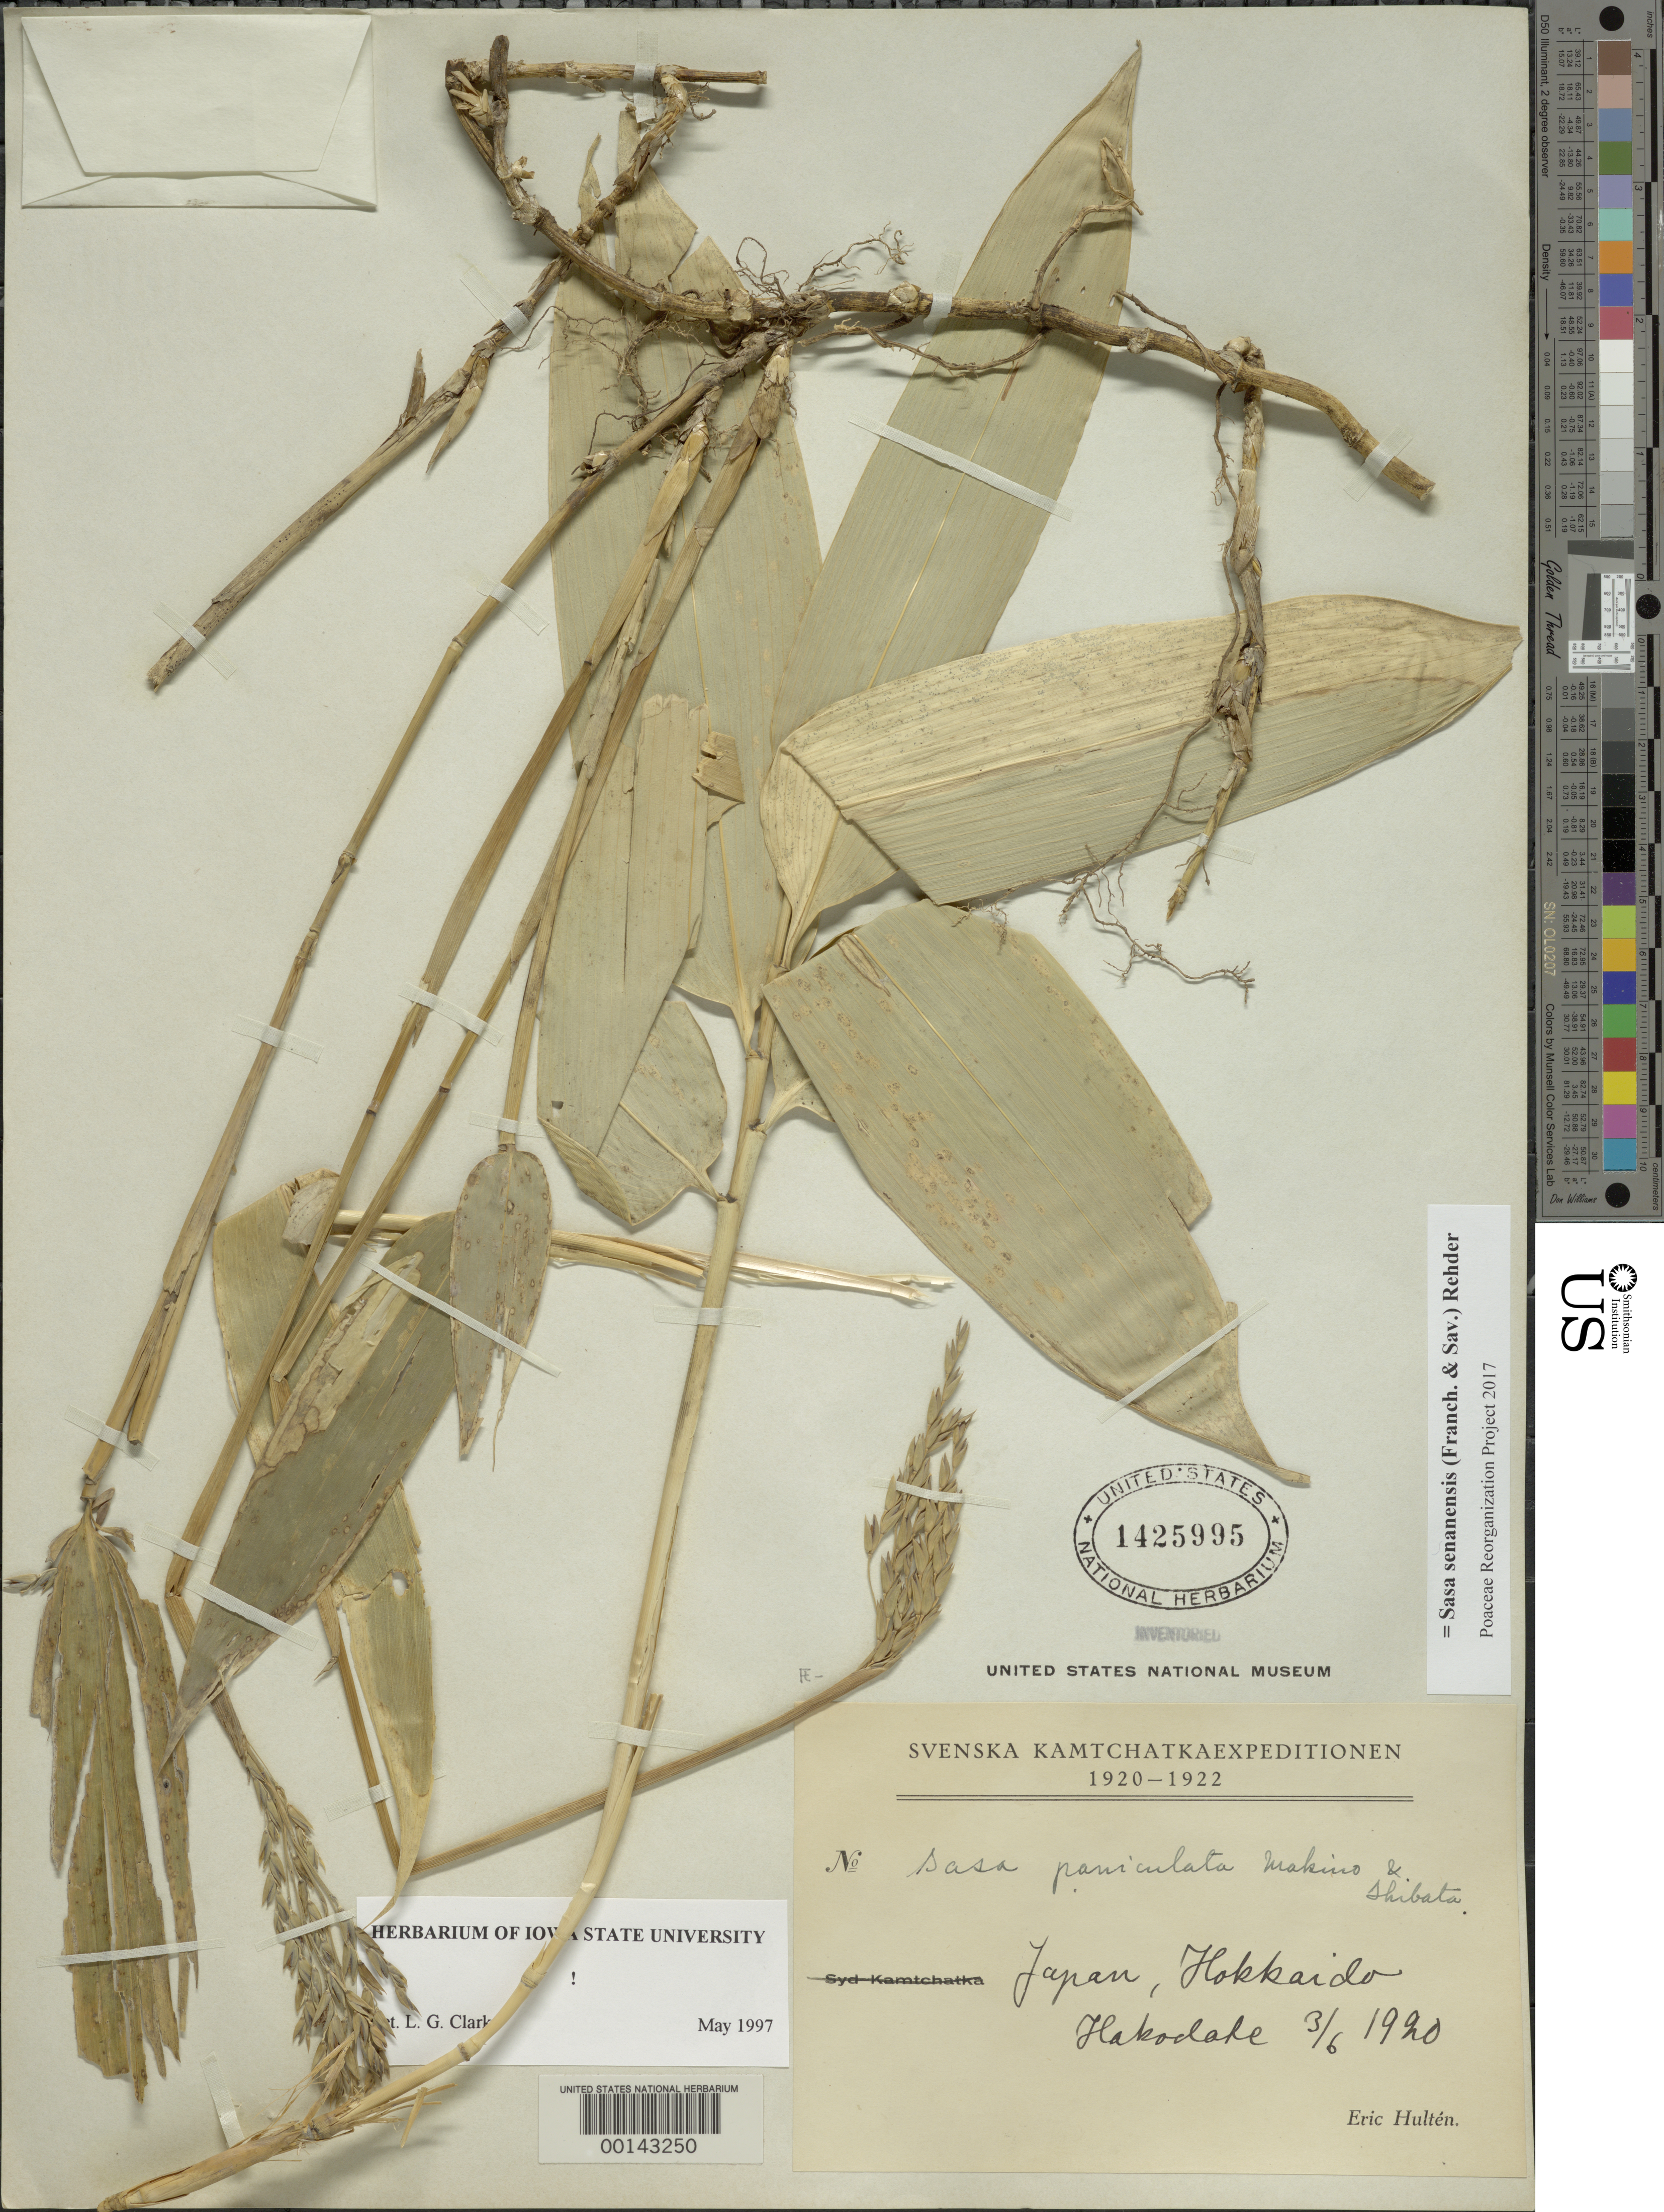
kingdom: Plantae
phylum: Tracheophyta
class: Liliopsida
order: Poales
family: Poaceae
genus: Sasa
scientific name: Sasa senanensis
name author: (Franch. & Sav.) Rehder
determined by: Poaceae Reorganization Project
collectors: E. G. Hultén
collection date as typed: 06 Mar 1920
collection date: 1920-03-06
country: Japan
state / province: Hokkaido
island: Hokkaido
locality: Hakodake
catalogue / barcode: US 1425995